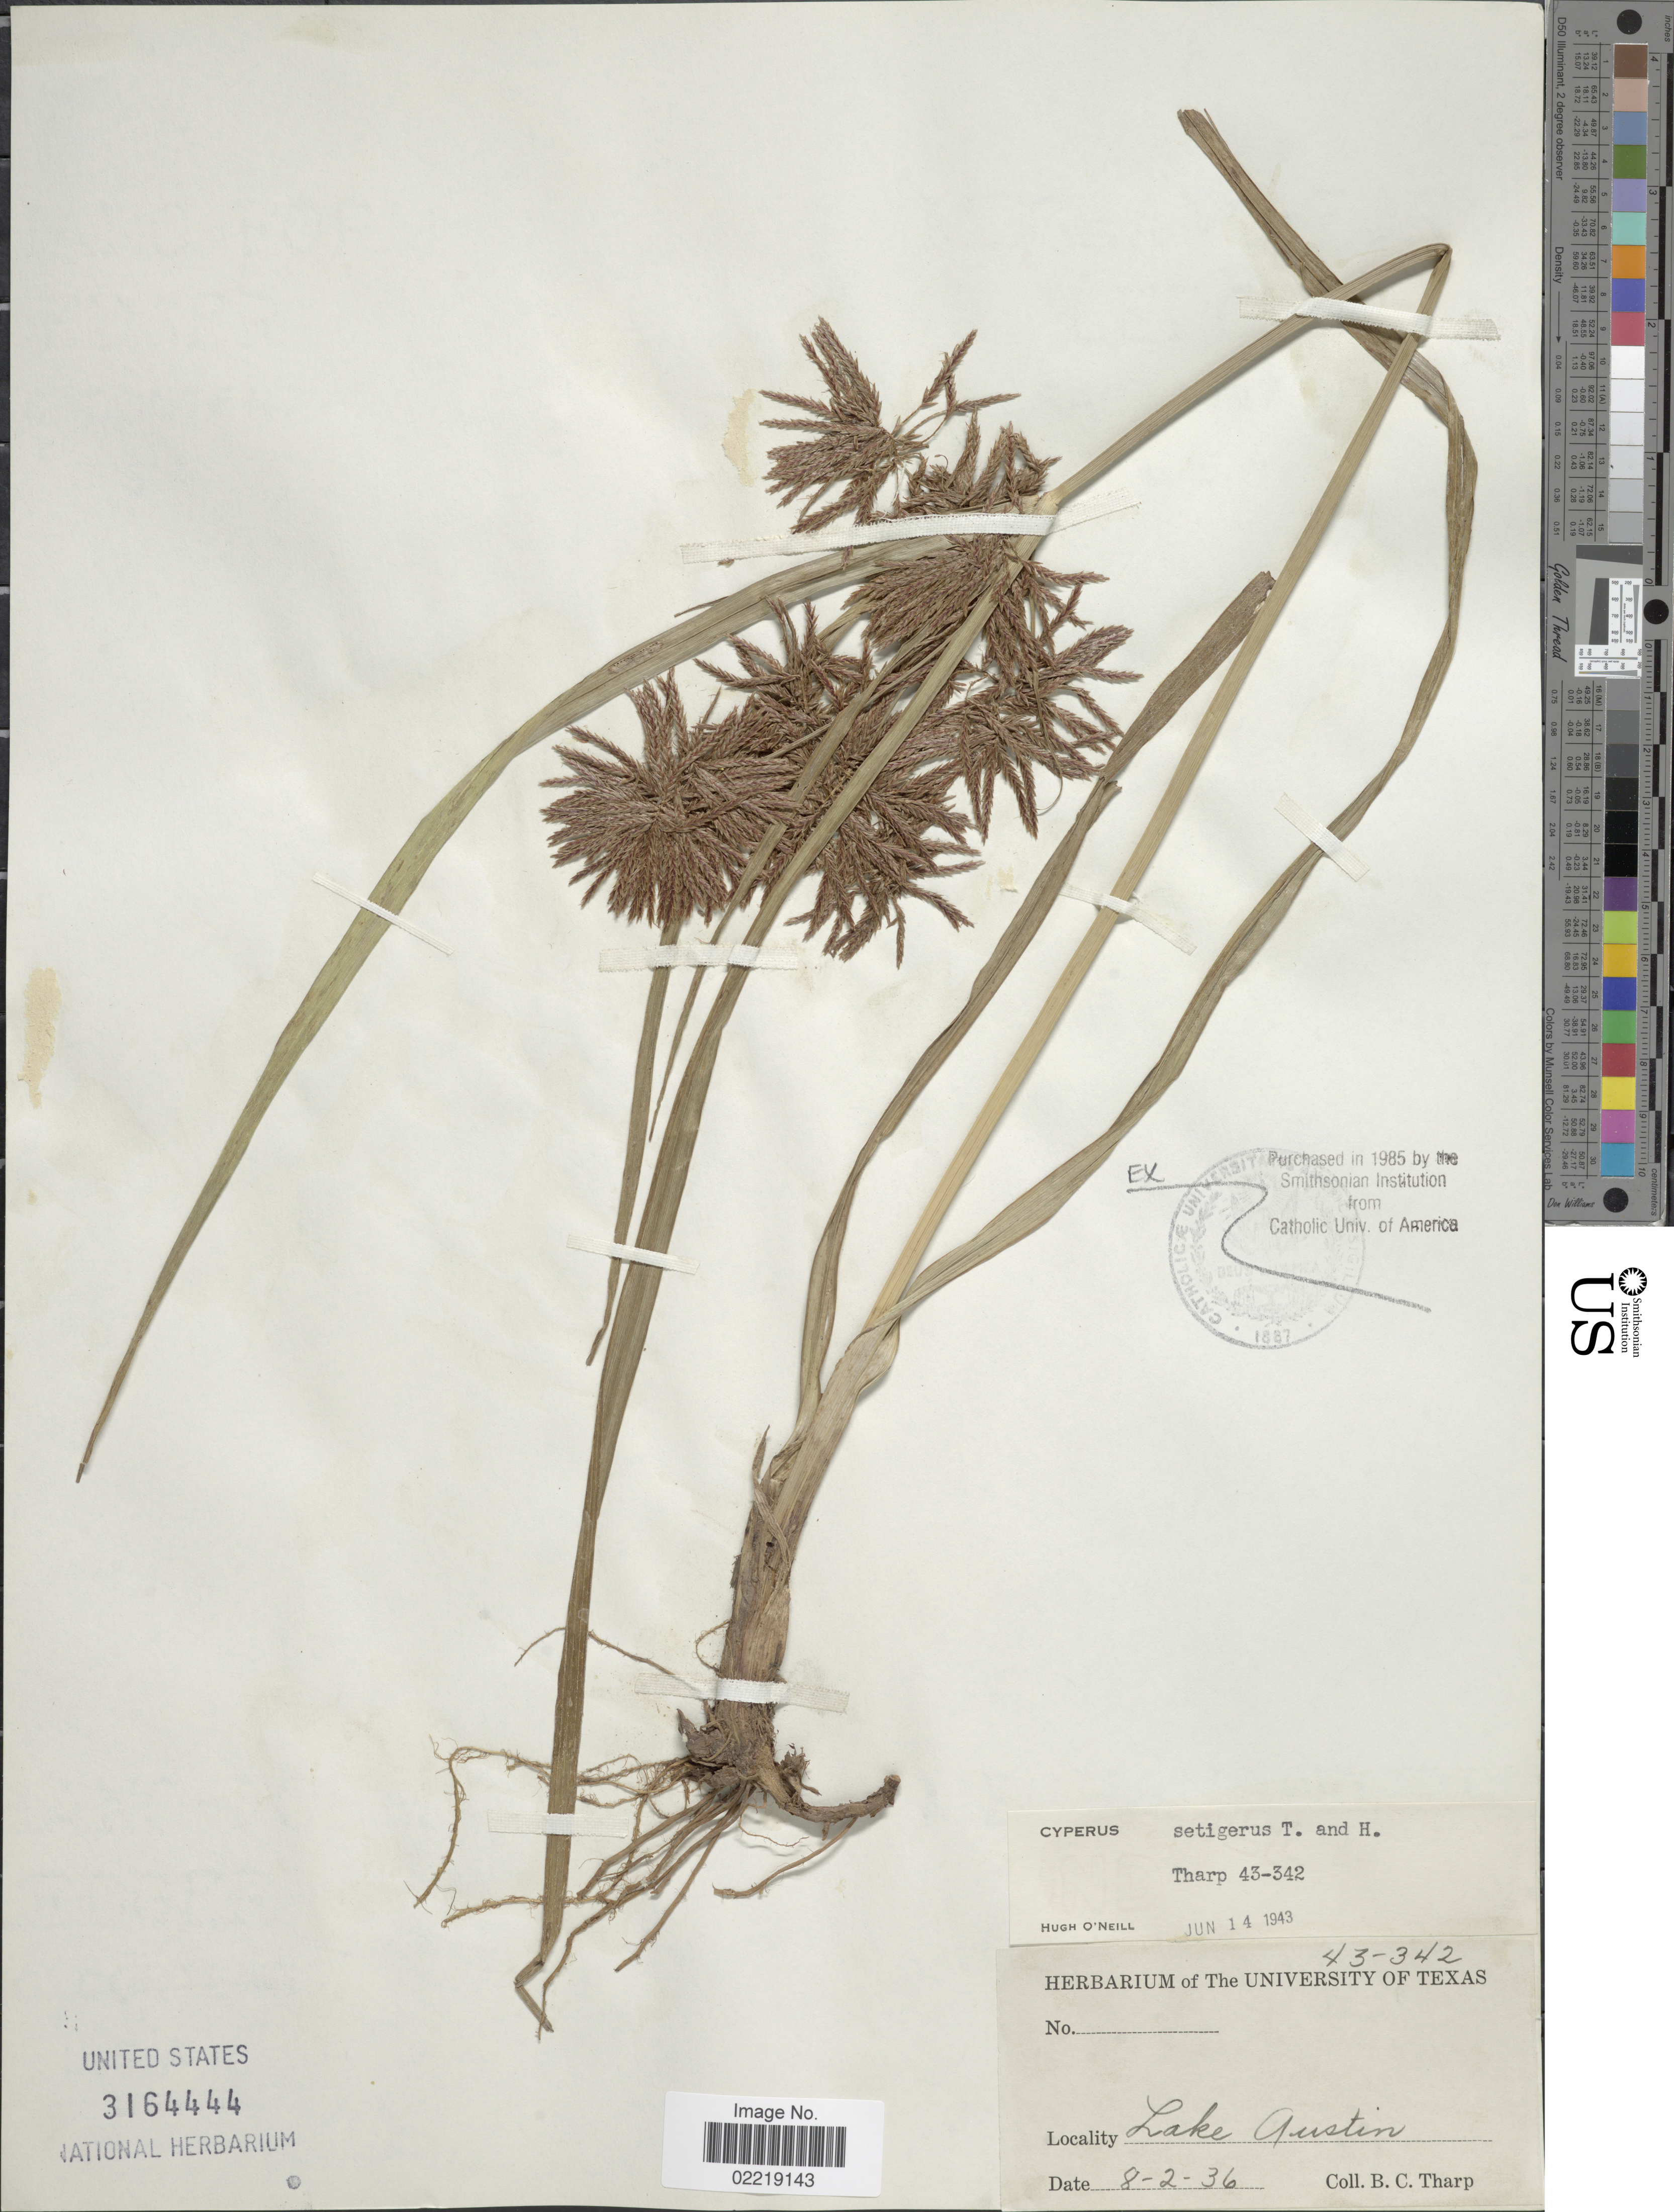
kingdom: Plantae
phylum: Tracheophyta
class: Liliopsida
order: Poales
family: Cyperaceae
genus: Cyperus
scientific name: Cyperus setigerus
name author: Torr. & Hook.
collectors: B. C. Tharp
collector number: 43-342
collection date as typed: Transcribed d/m/y: 2/8/36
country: United States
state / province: Texas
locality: Lake Austin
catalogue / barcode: US 3164444